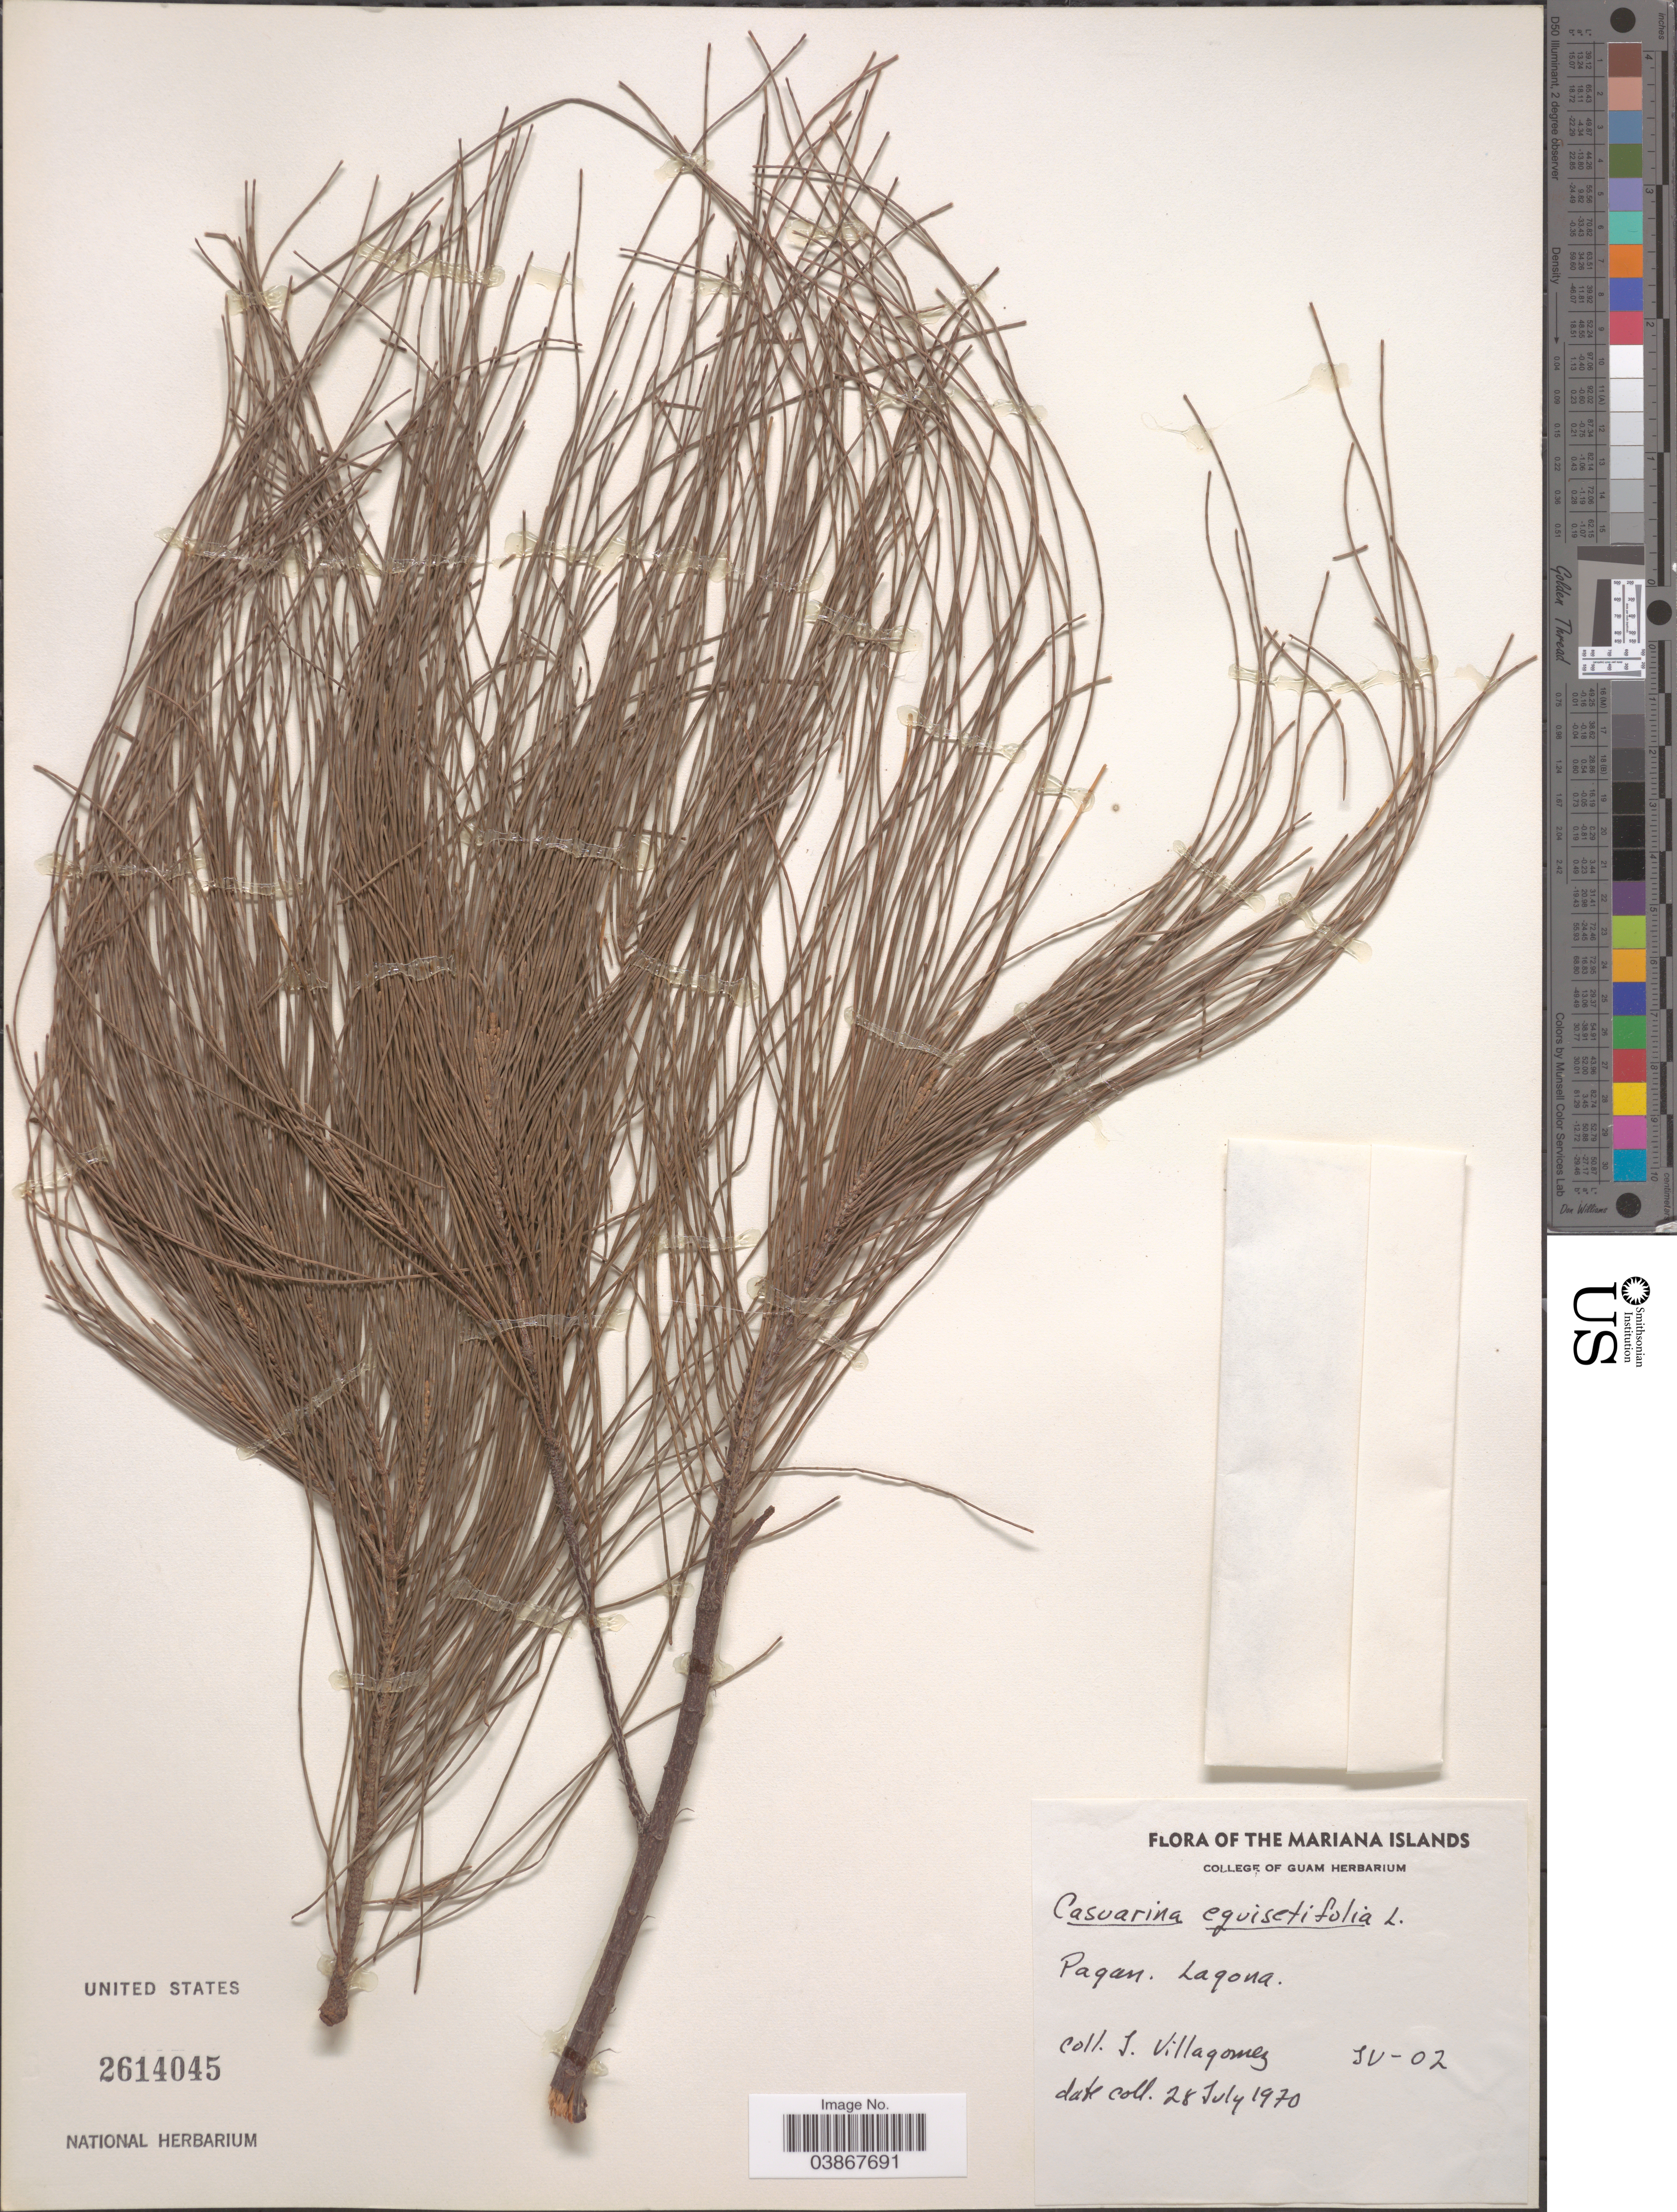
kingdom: Plantae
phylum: Tracheophyta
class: Magnoliopsida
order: Fagales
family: Casuarinaceae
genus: Casuarina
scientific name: Casuarina equisetifolia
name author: L.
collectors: J. Villagomez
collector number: JV-02*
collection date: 1970-07-28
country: Northern Mariana Islands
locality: Mariana Islands. Pagan.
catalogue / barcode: US 2614045